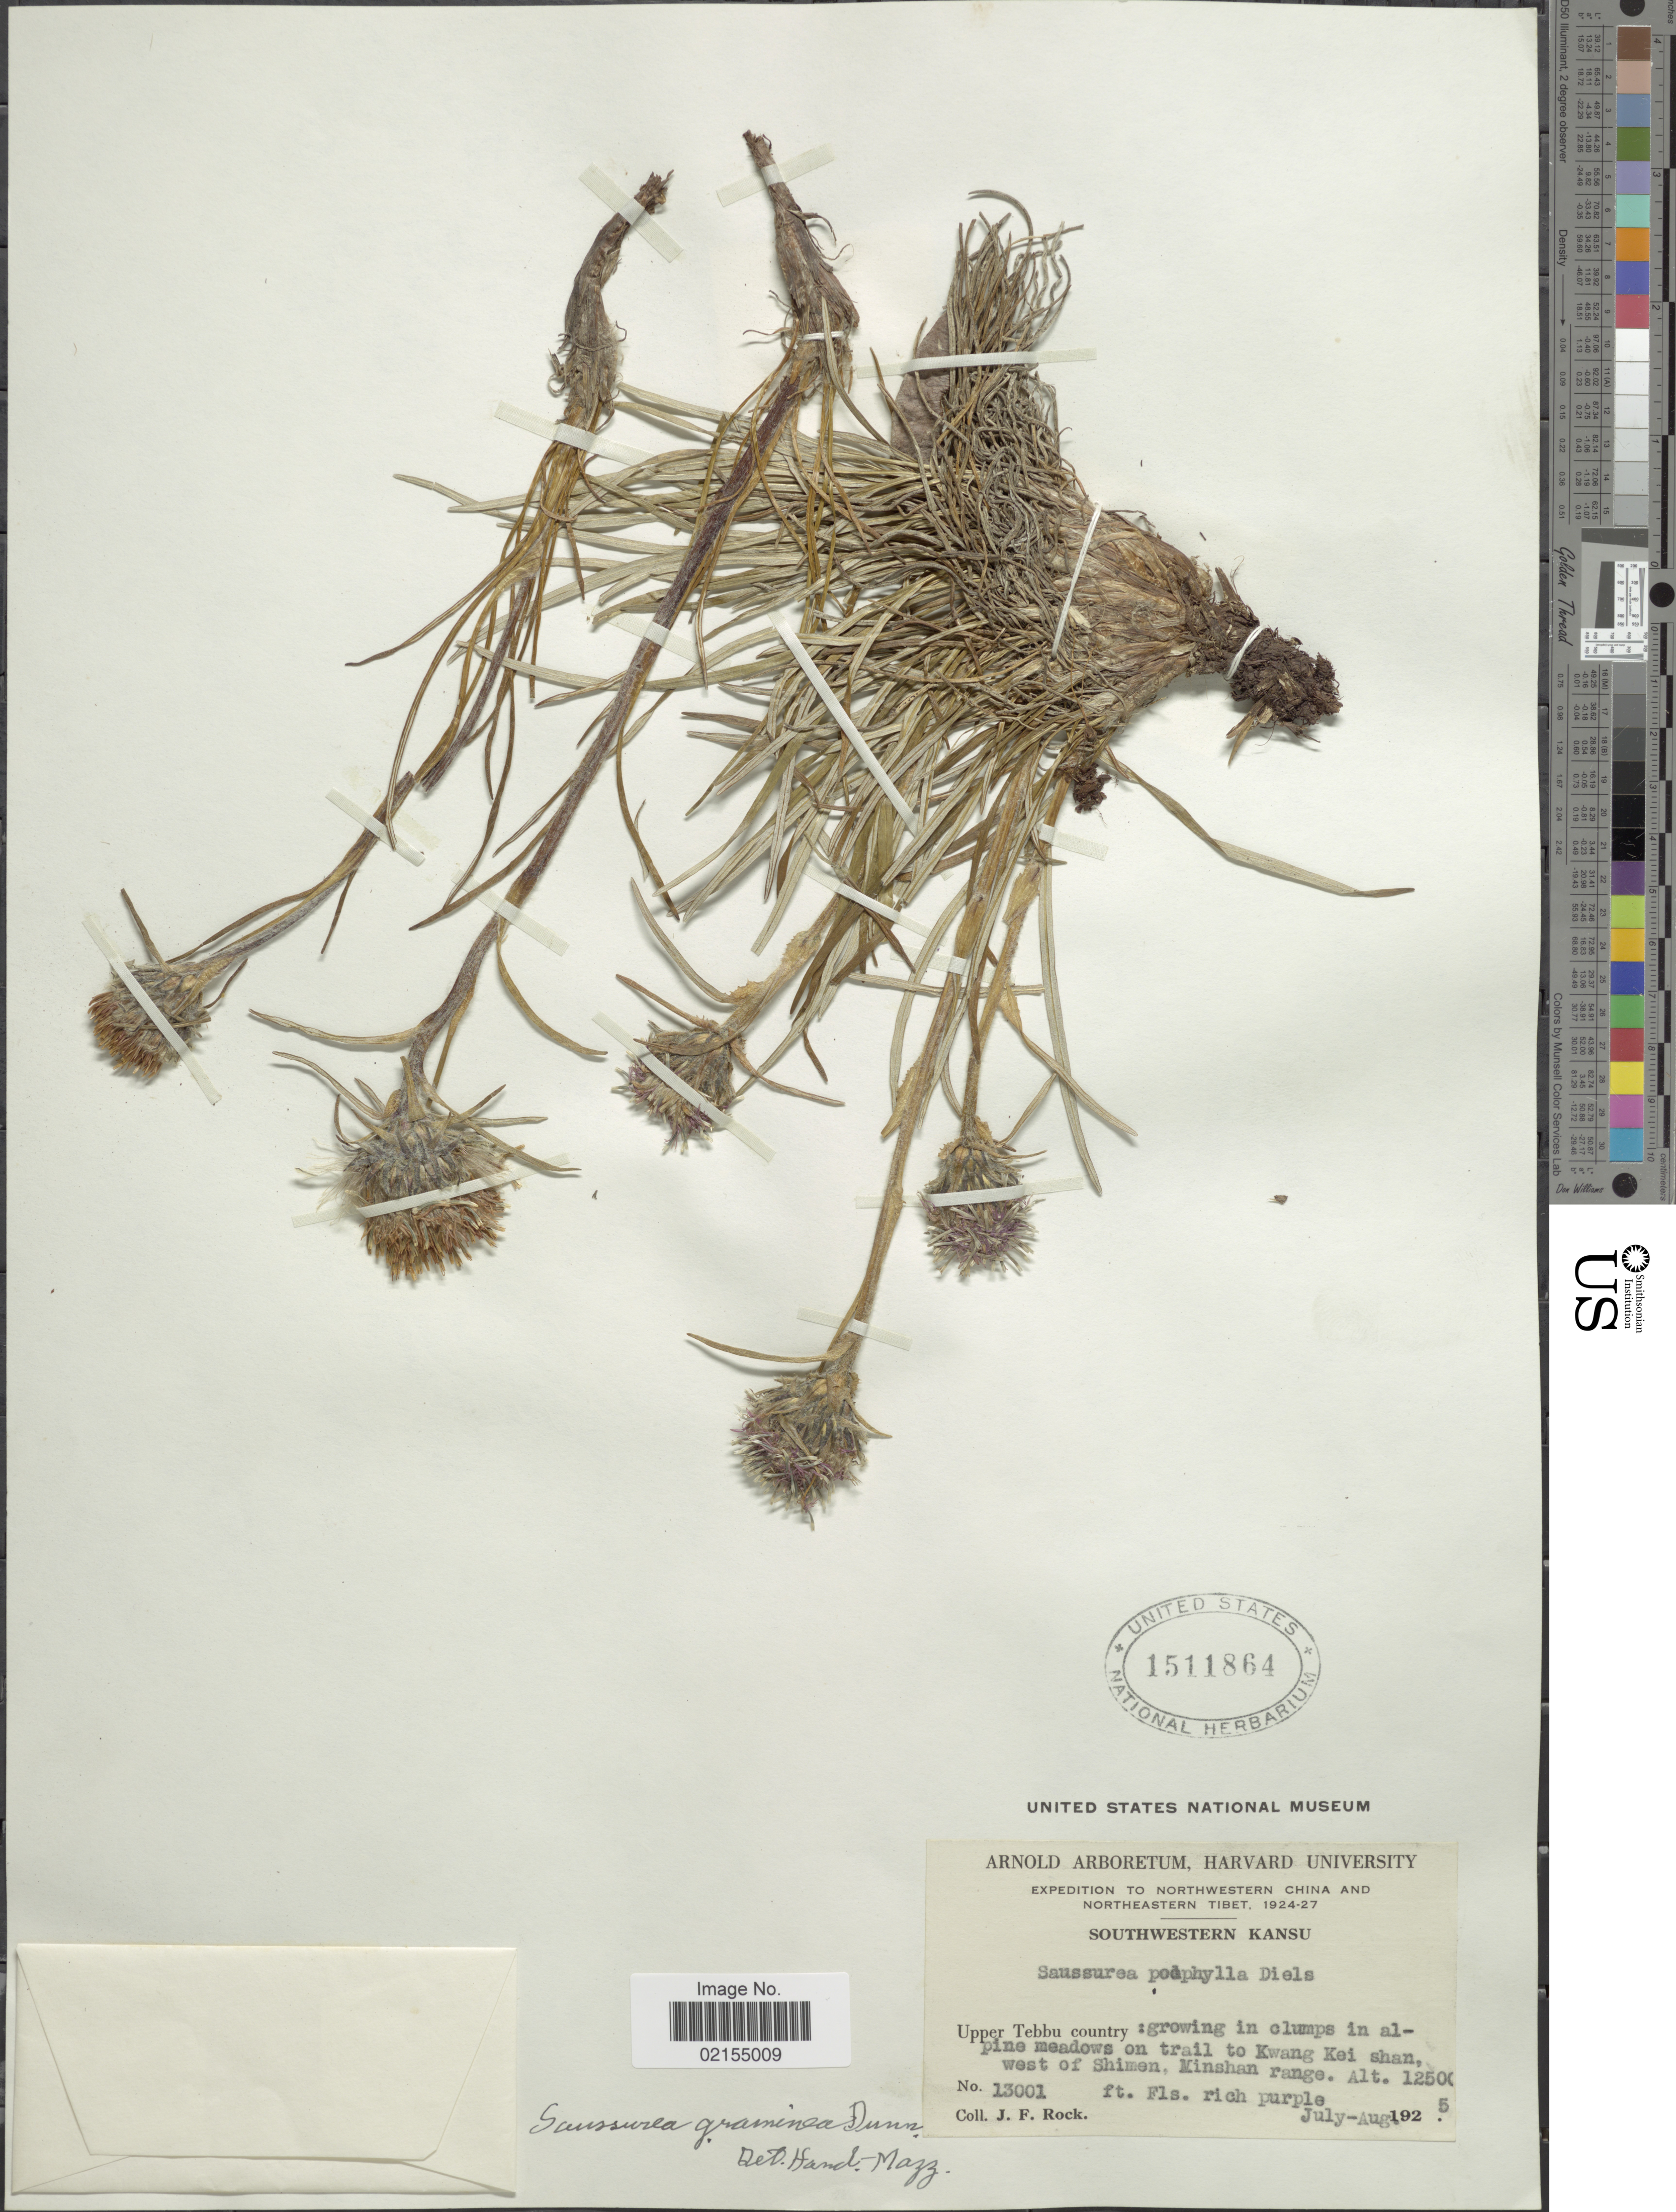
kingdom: Plantae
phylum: Tracheophyta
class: Magnoliopsida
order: Asterales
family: Asteraceae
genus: Saussurea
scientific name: Saussurea brunneopilosa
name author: Hand.-Mazz.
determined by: Chen, Yousheng S.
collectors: J. Rock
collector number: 13001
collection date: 1925-07/1925-08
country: China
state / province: Gansu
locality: Northwestern China and Northeastern Tibet, Upper Tebbu country, on trail to Kwang Kei Shan, west of Shimen, Minshan range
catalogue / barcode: US 1511864